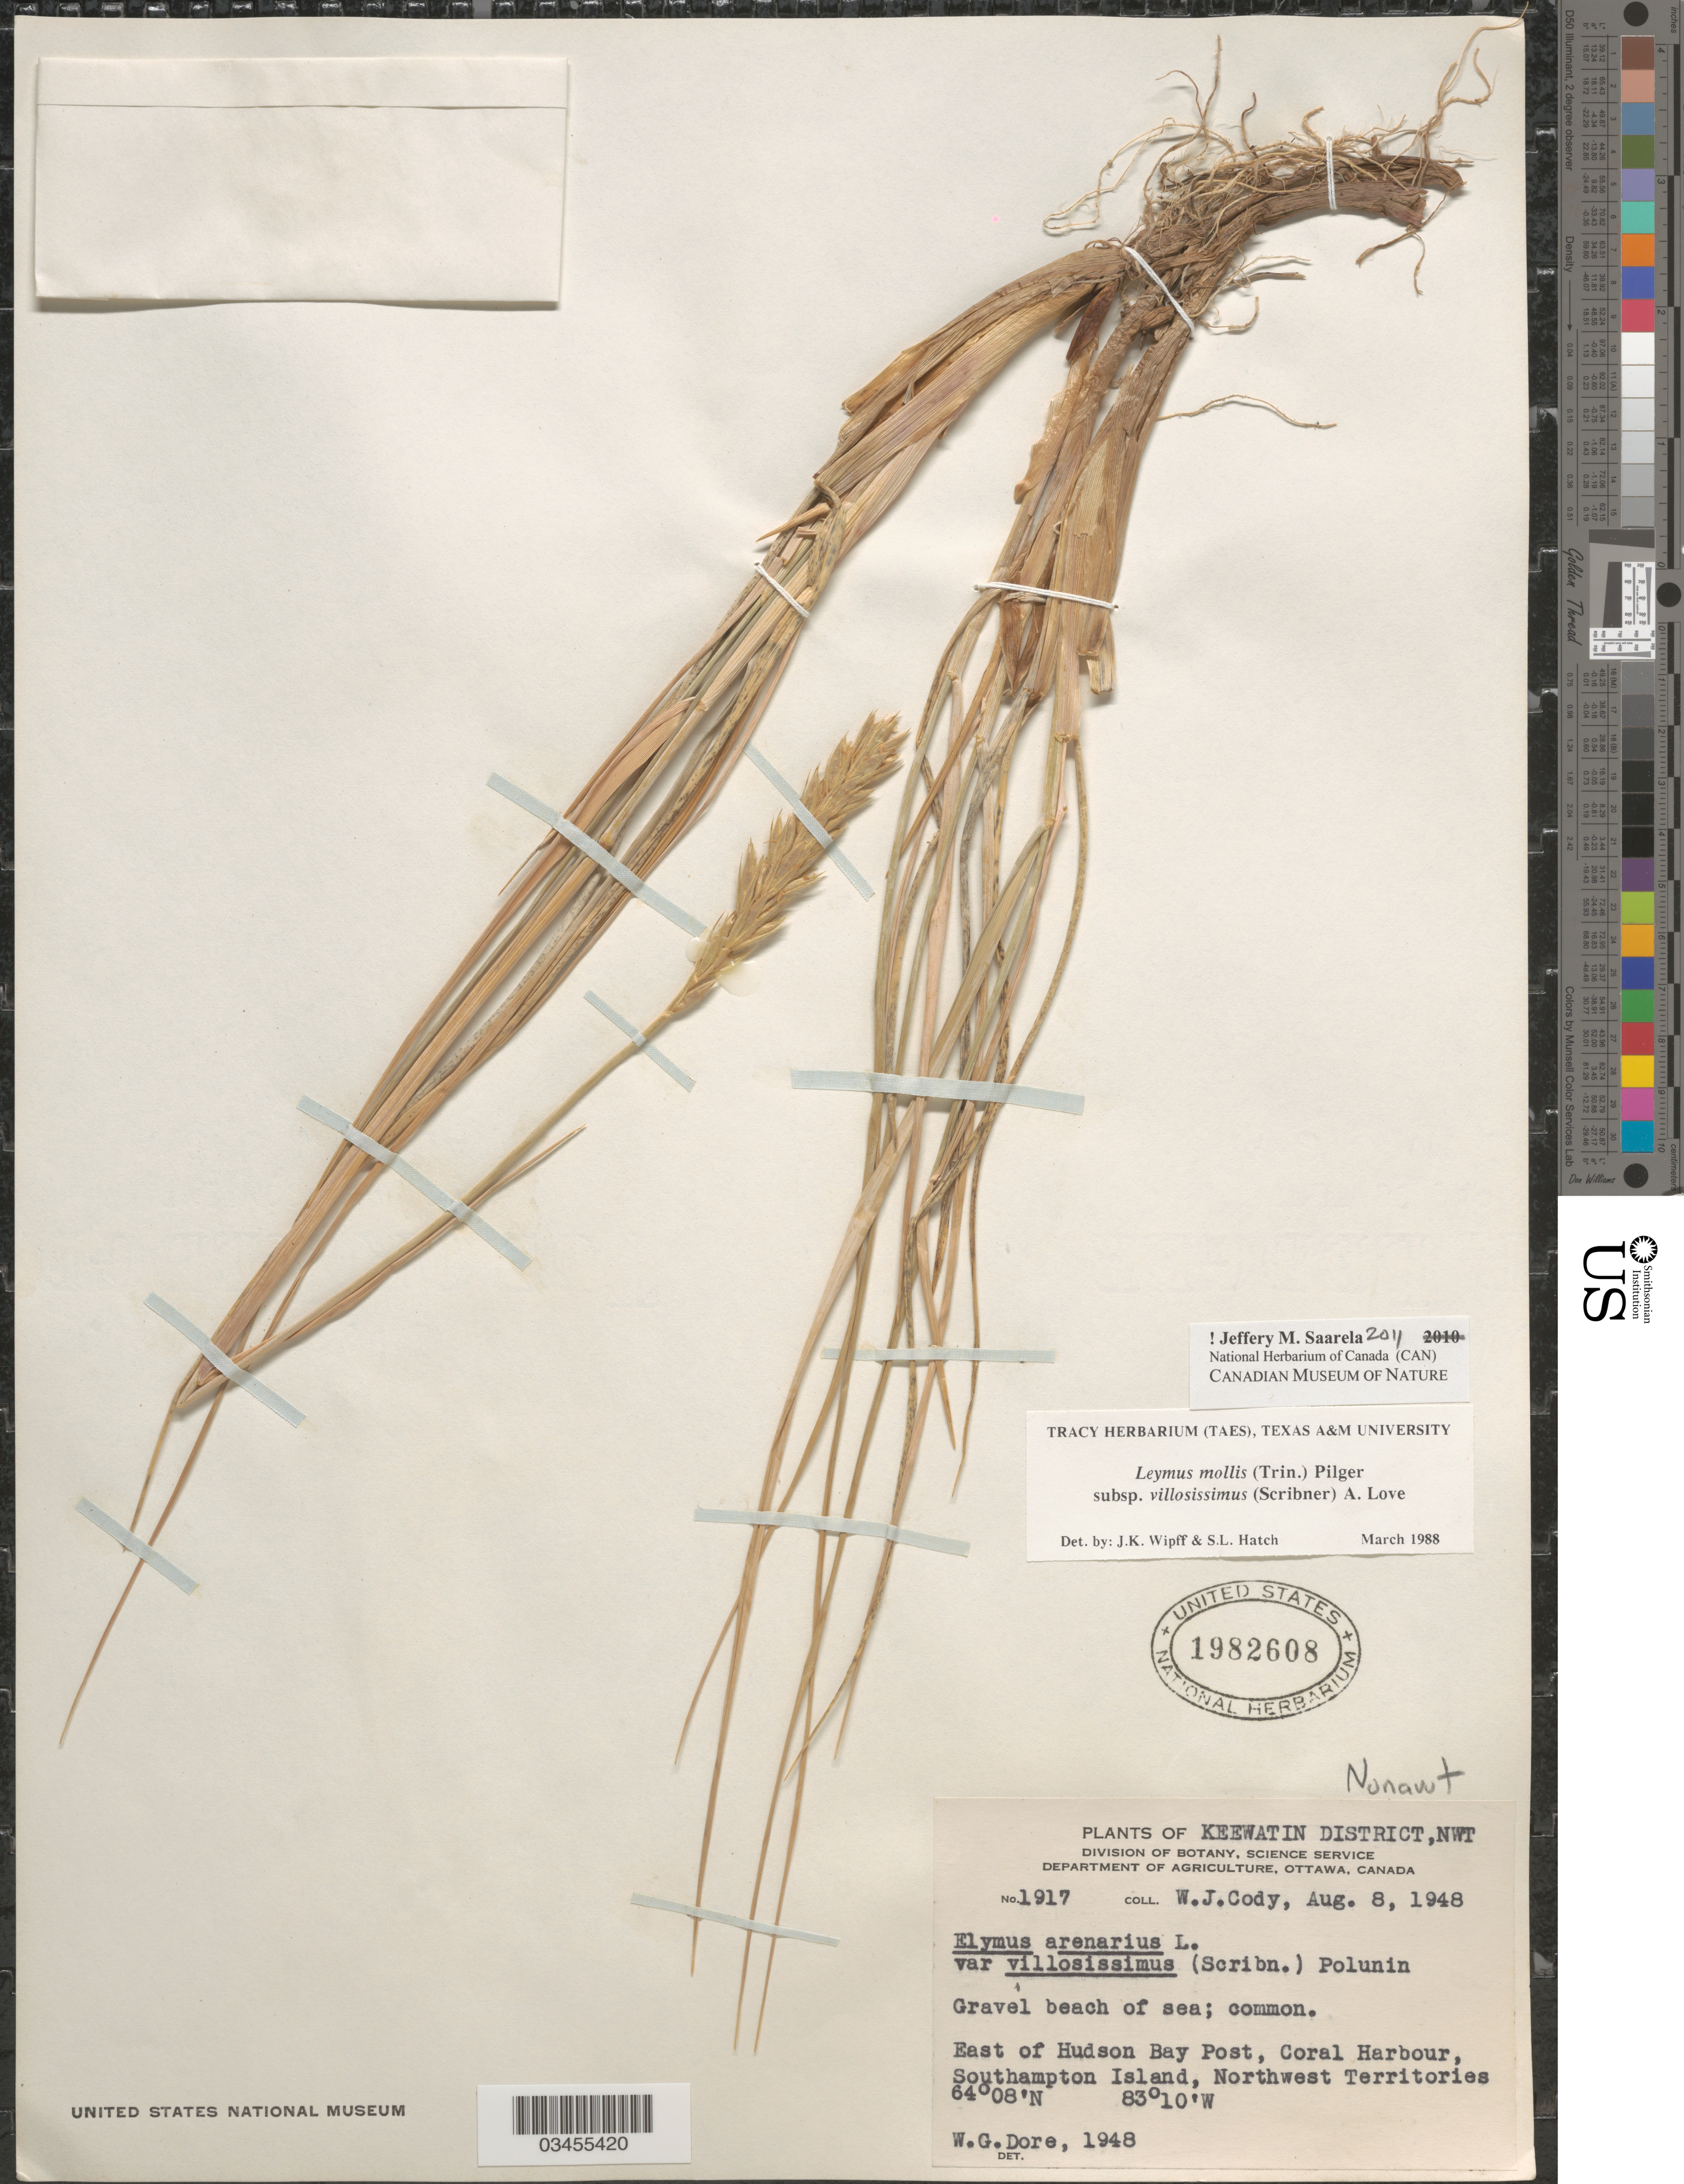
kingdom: Plantae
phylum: Tracheophyta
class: Liliopsida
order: Poales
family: Poaceae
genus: Leymus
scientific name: Leymus mollis subsp. villosissimus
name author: (Scribn.) Á. Löve & D. Löve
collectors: W. Cody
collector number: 1917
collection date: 1948-08-08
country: Canada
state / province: Nunavut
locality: Nunavut. Keewatin District. East of Hudson Bay Post, Coral Harbour, Southampton Island, Northwest Territories.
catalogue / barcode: US 1982608